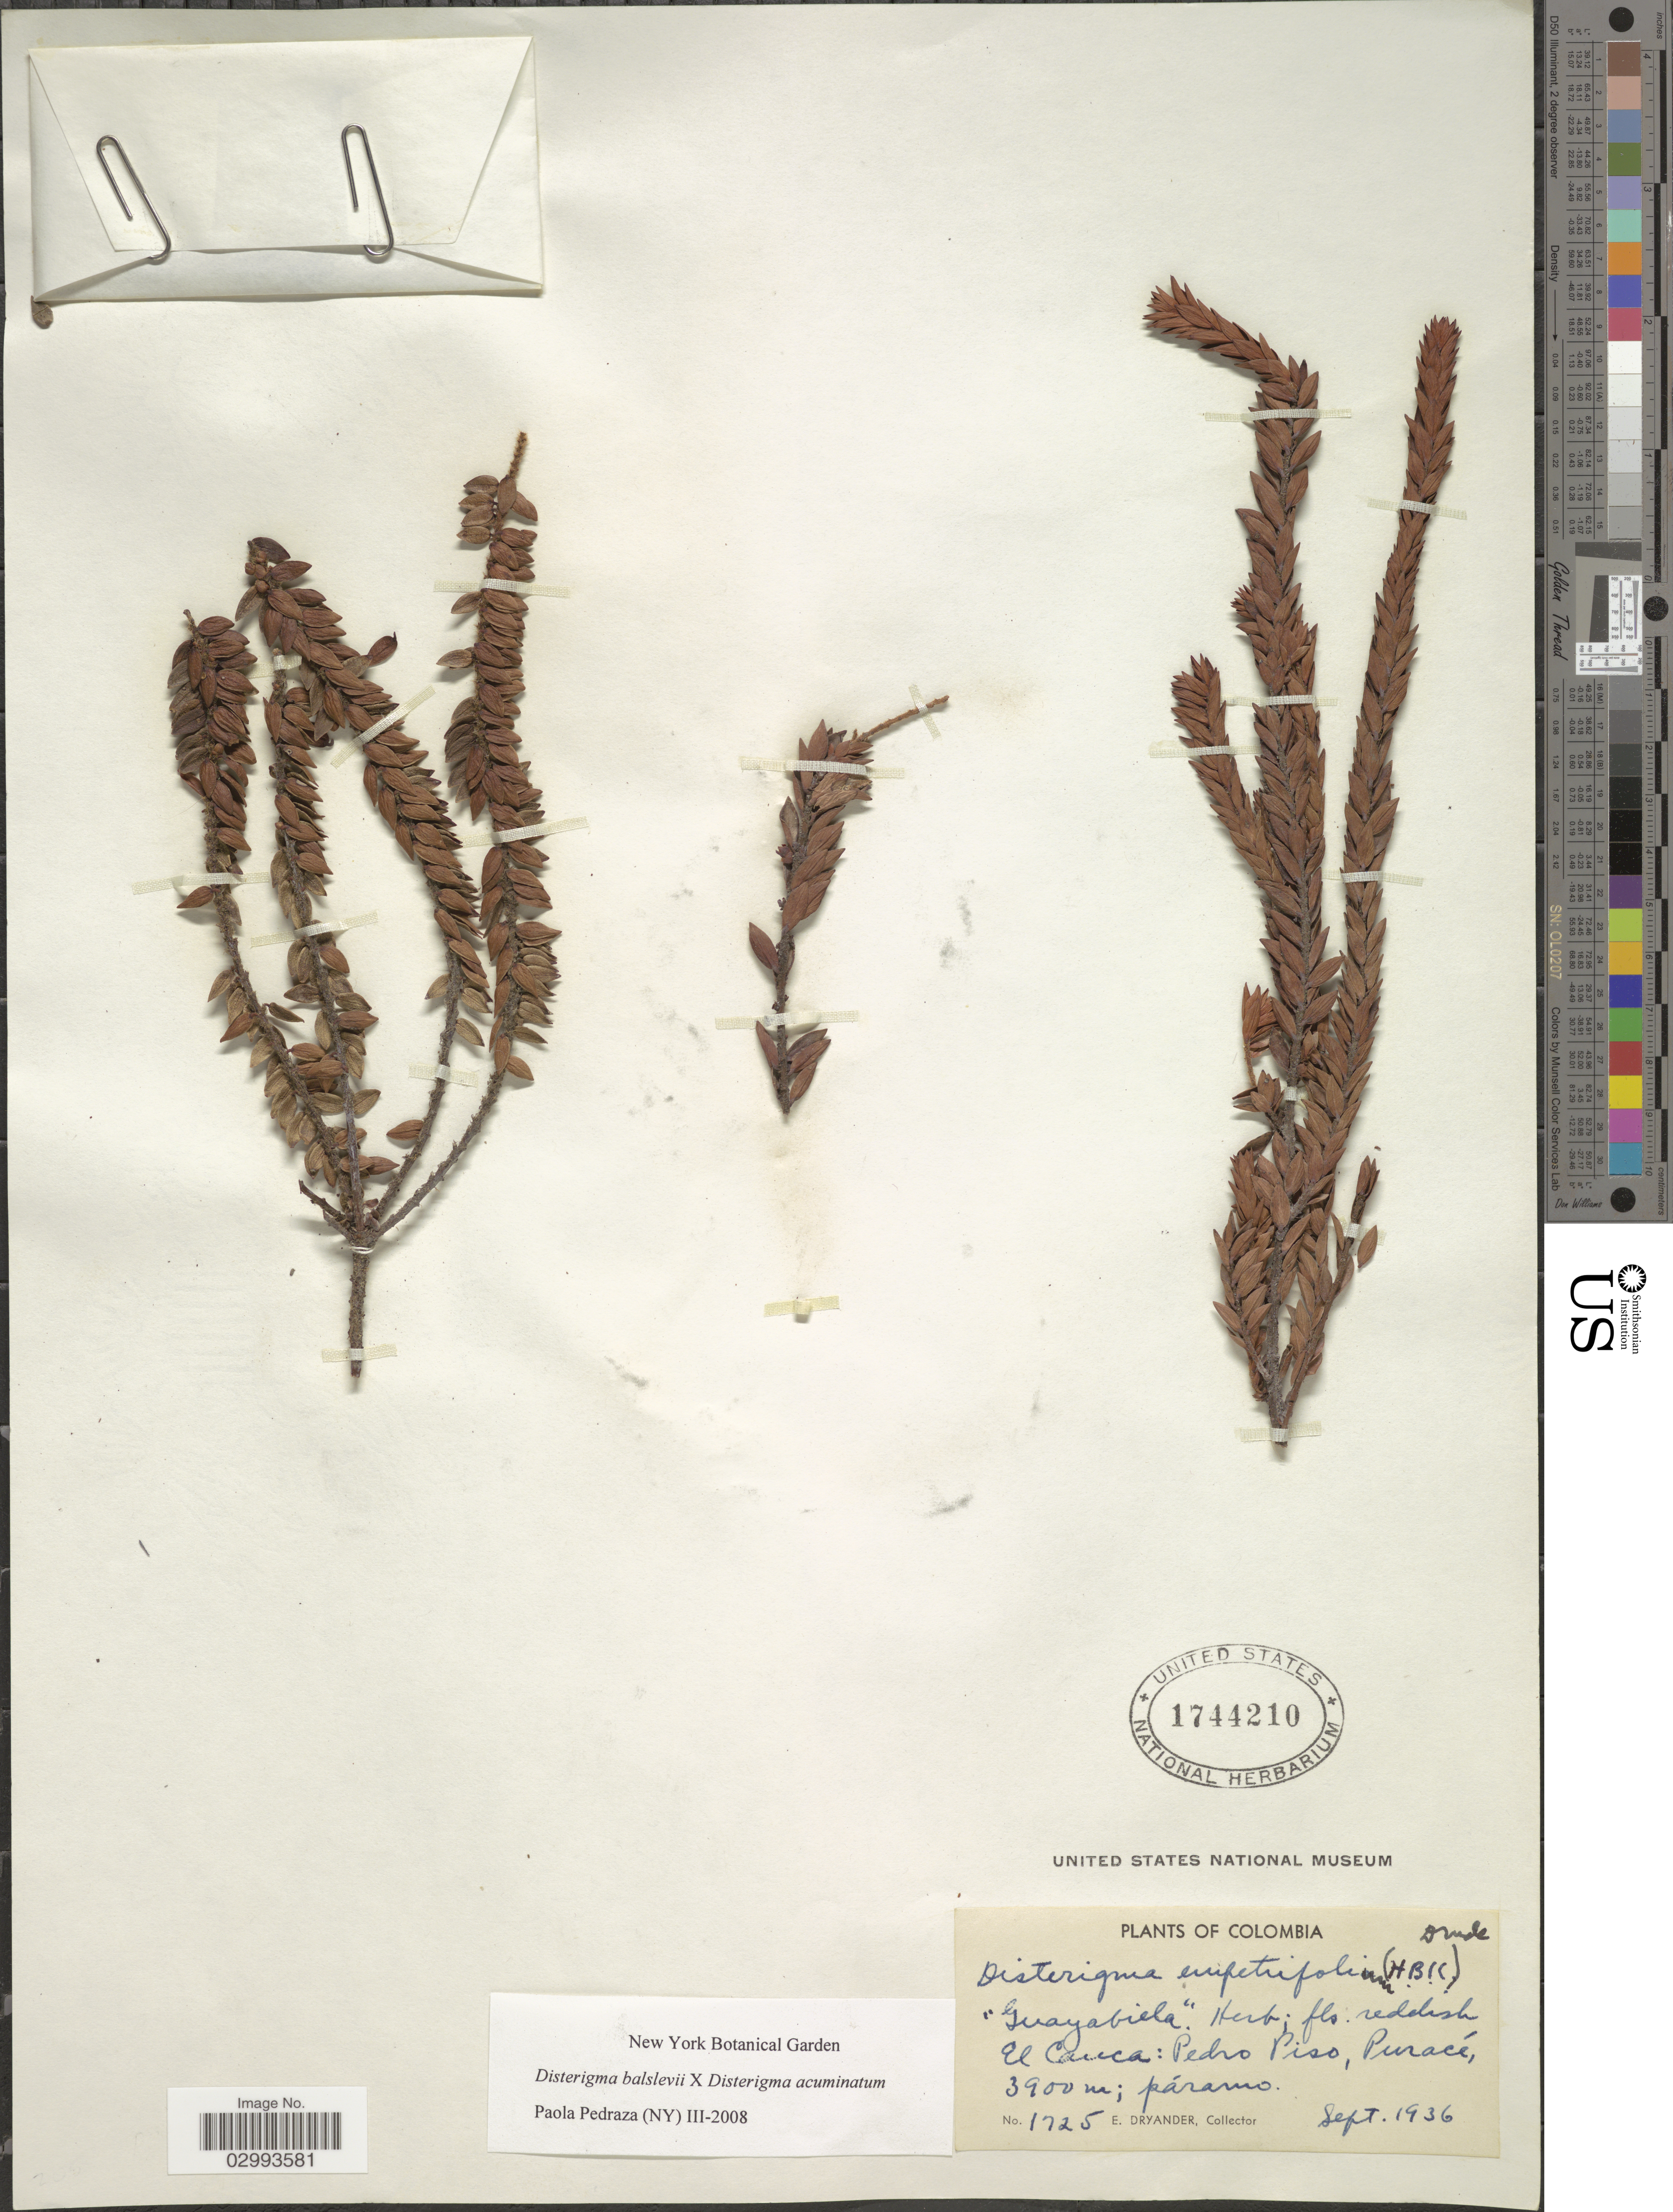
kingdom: Plantae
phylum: Tracheophyta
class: Magnoliopsida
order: Ericales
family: Ericaceae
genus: Disterigma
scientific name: Disterigma balslevii x D. acuminatum (Kunth) Nied.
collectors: E. Dryander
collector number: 1725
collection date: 1936-09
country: Colombia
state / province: Cauca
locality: El Cauca: Pedro Piso, Puracé; páramo.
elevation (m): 3900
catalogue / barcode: US 1744210